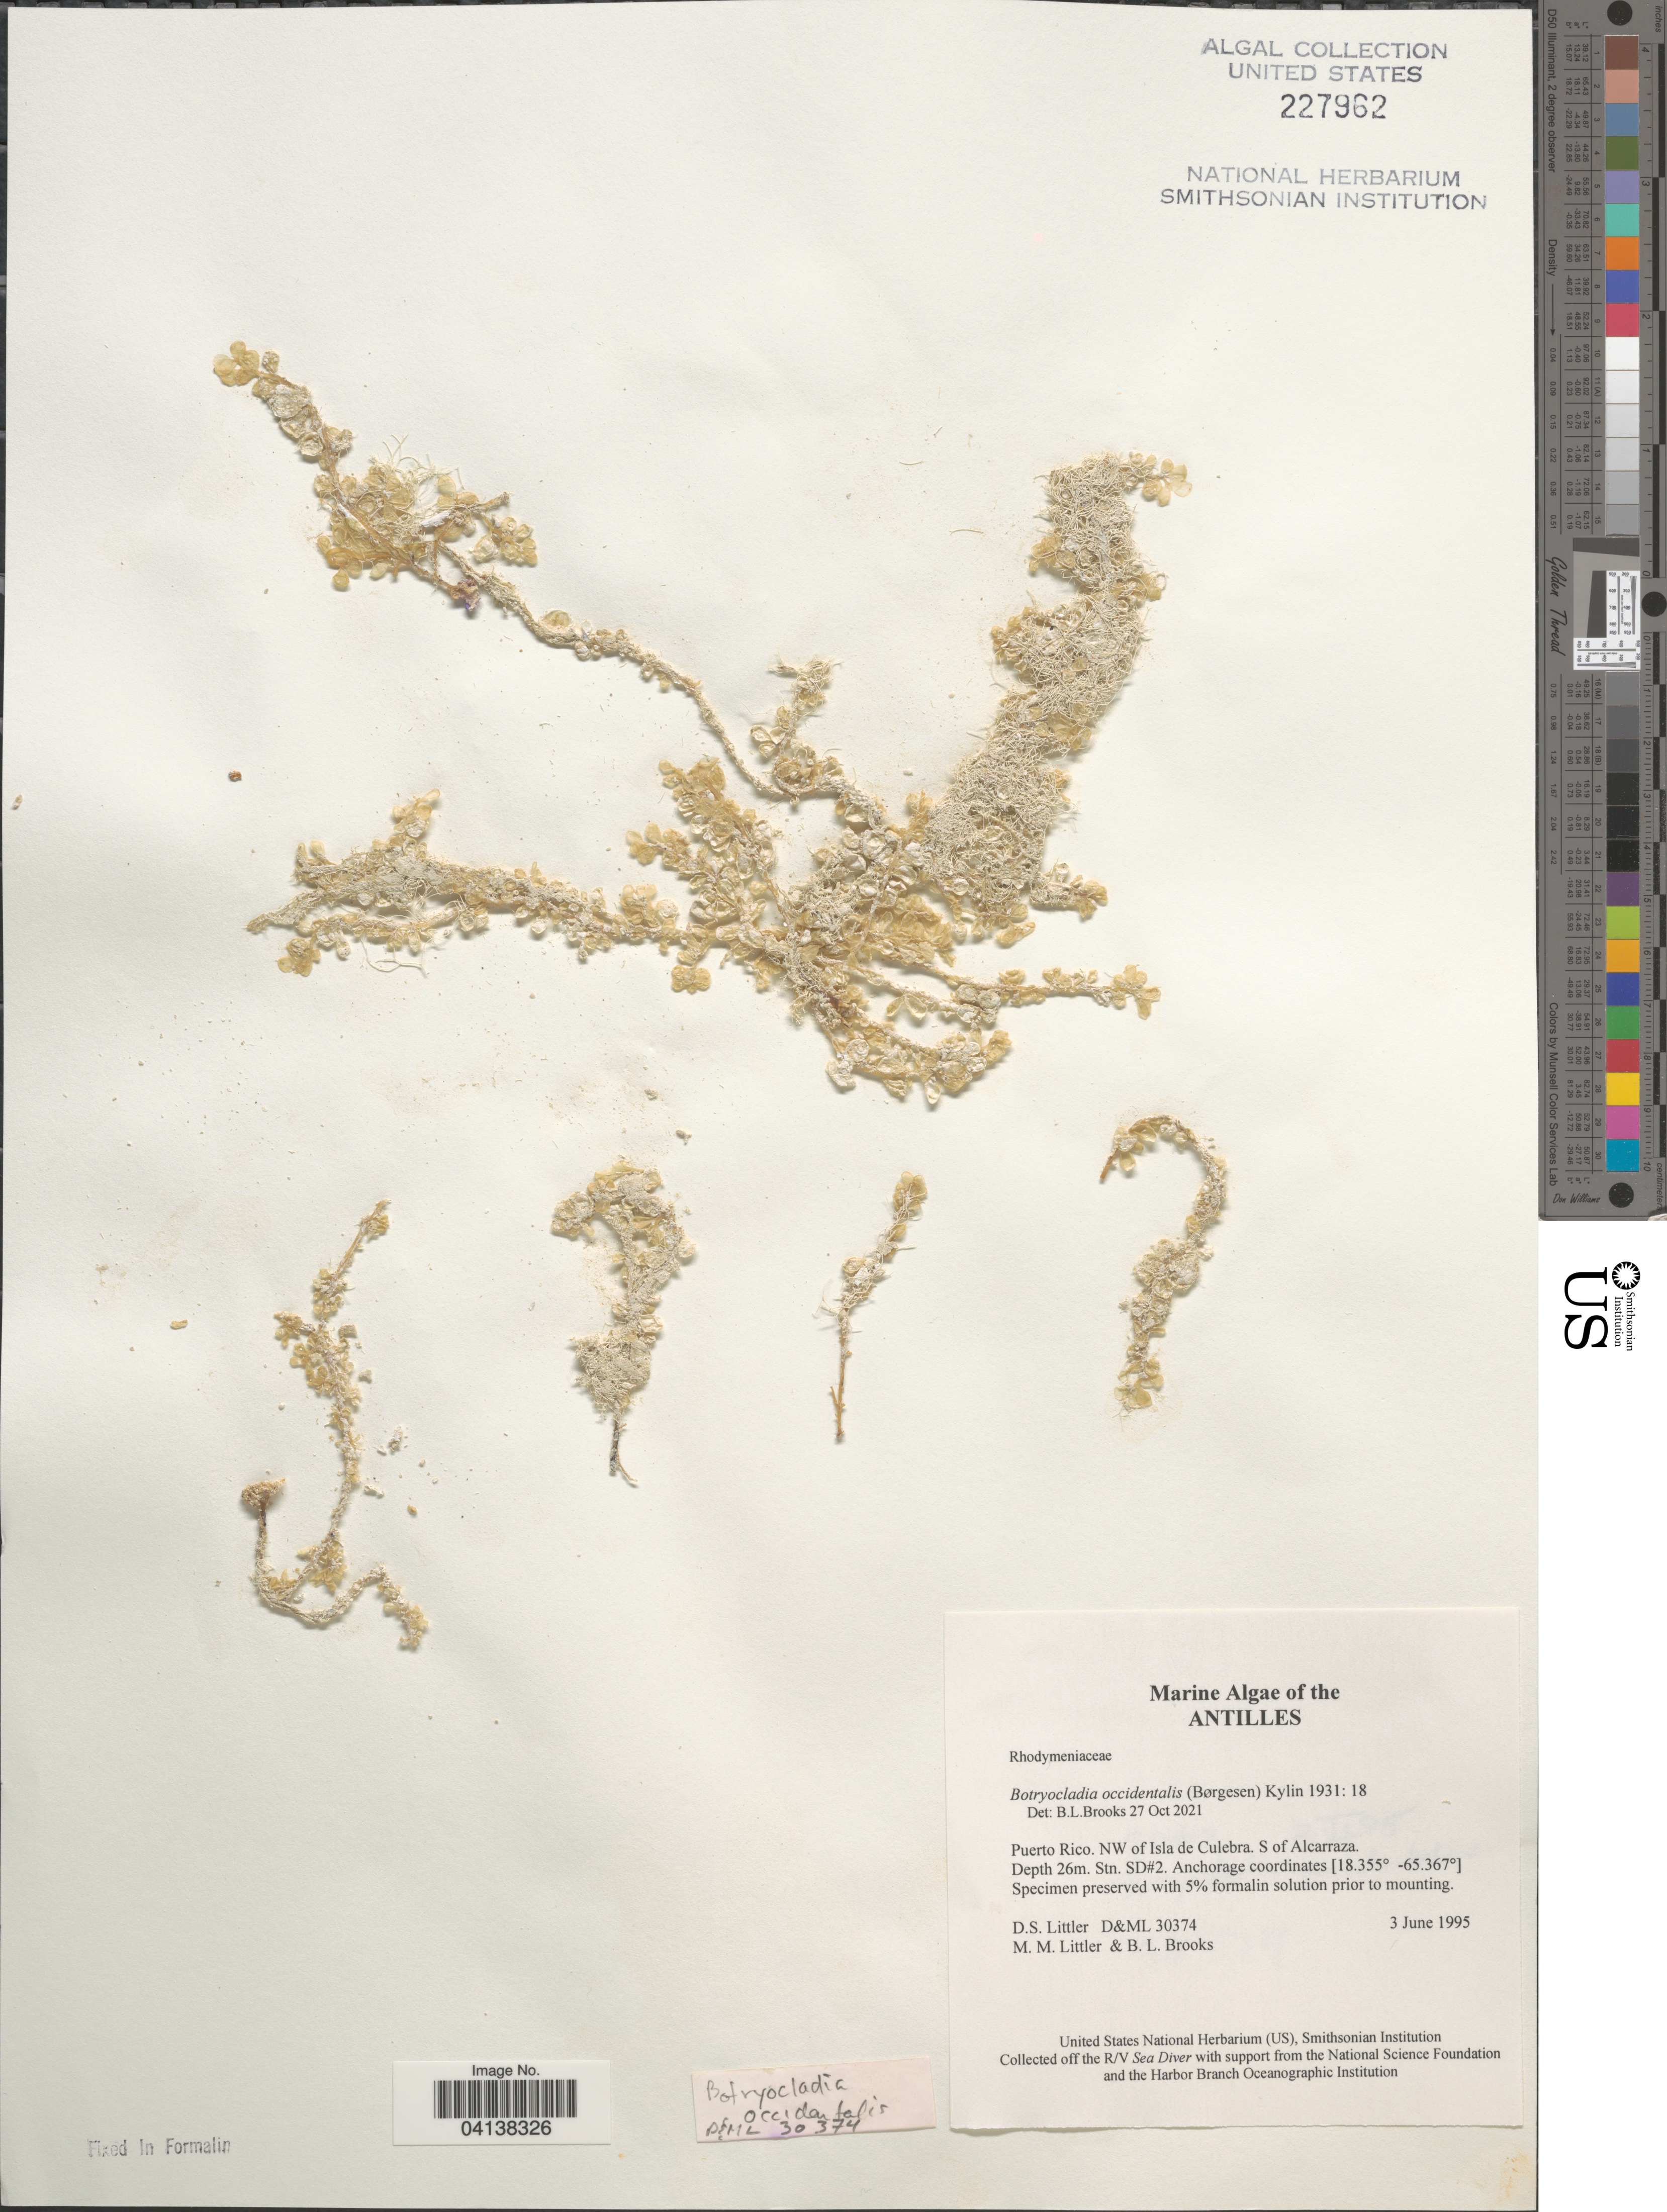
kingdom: Plantae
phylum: Rhodophyta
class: Florideophyceae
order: Rhodymeniales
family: Rhodymeniaceae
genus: Botryocladia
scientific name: Botryocladia occidentalis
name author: (Børgesen) Kylin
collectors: D. S. Littler & B. Brooks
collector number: D&ML 30374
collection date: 1995-06-03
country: Puerto Rico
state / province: Culebra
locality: Antilles. NW of Isla de Culebra. S of Alcarraza. Stn. SD#2.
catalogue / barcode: US 227962